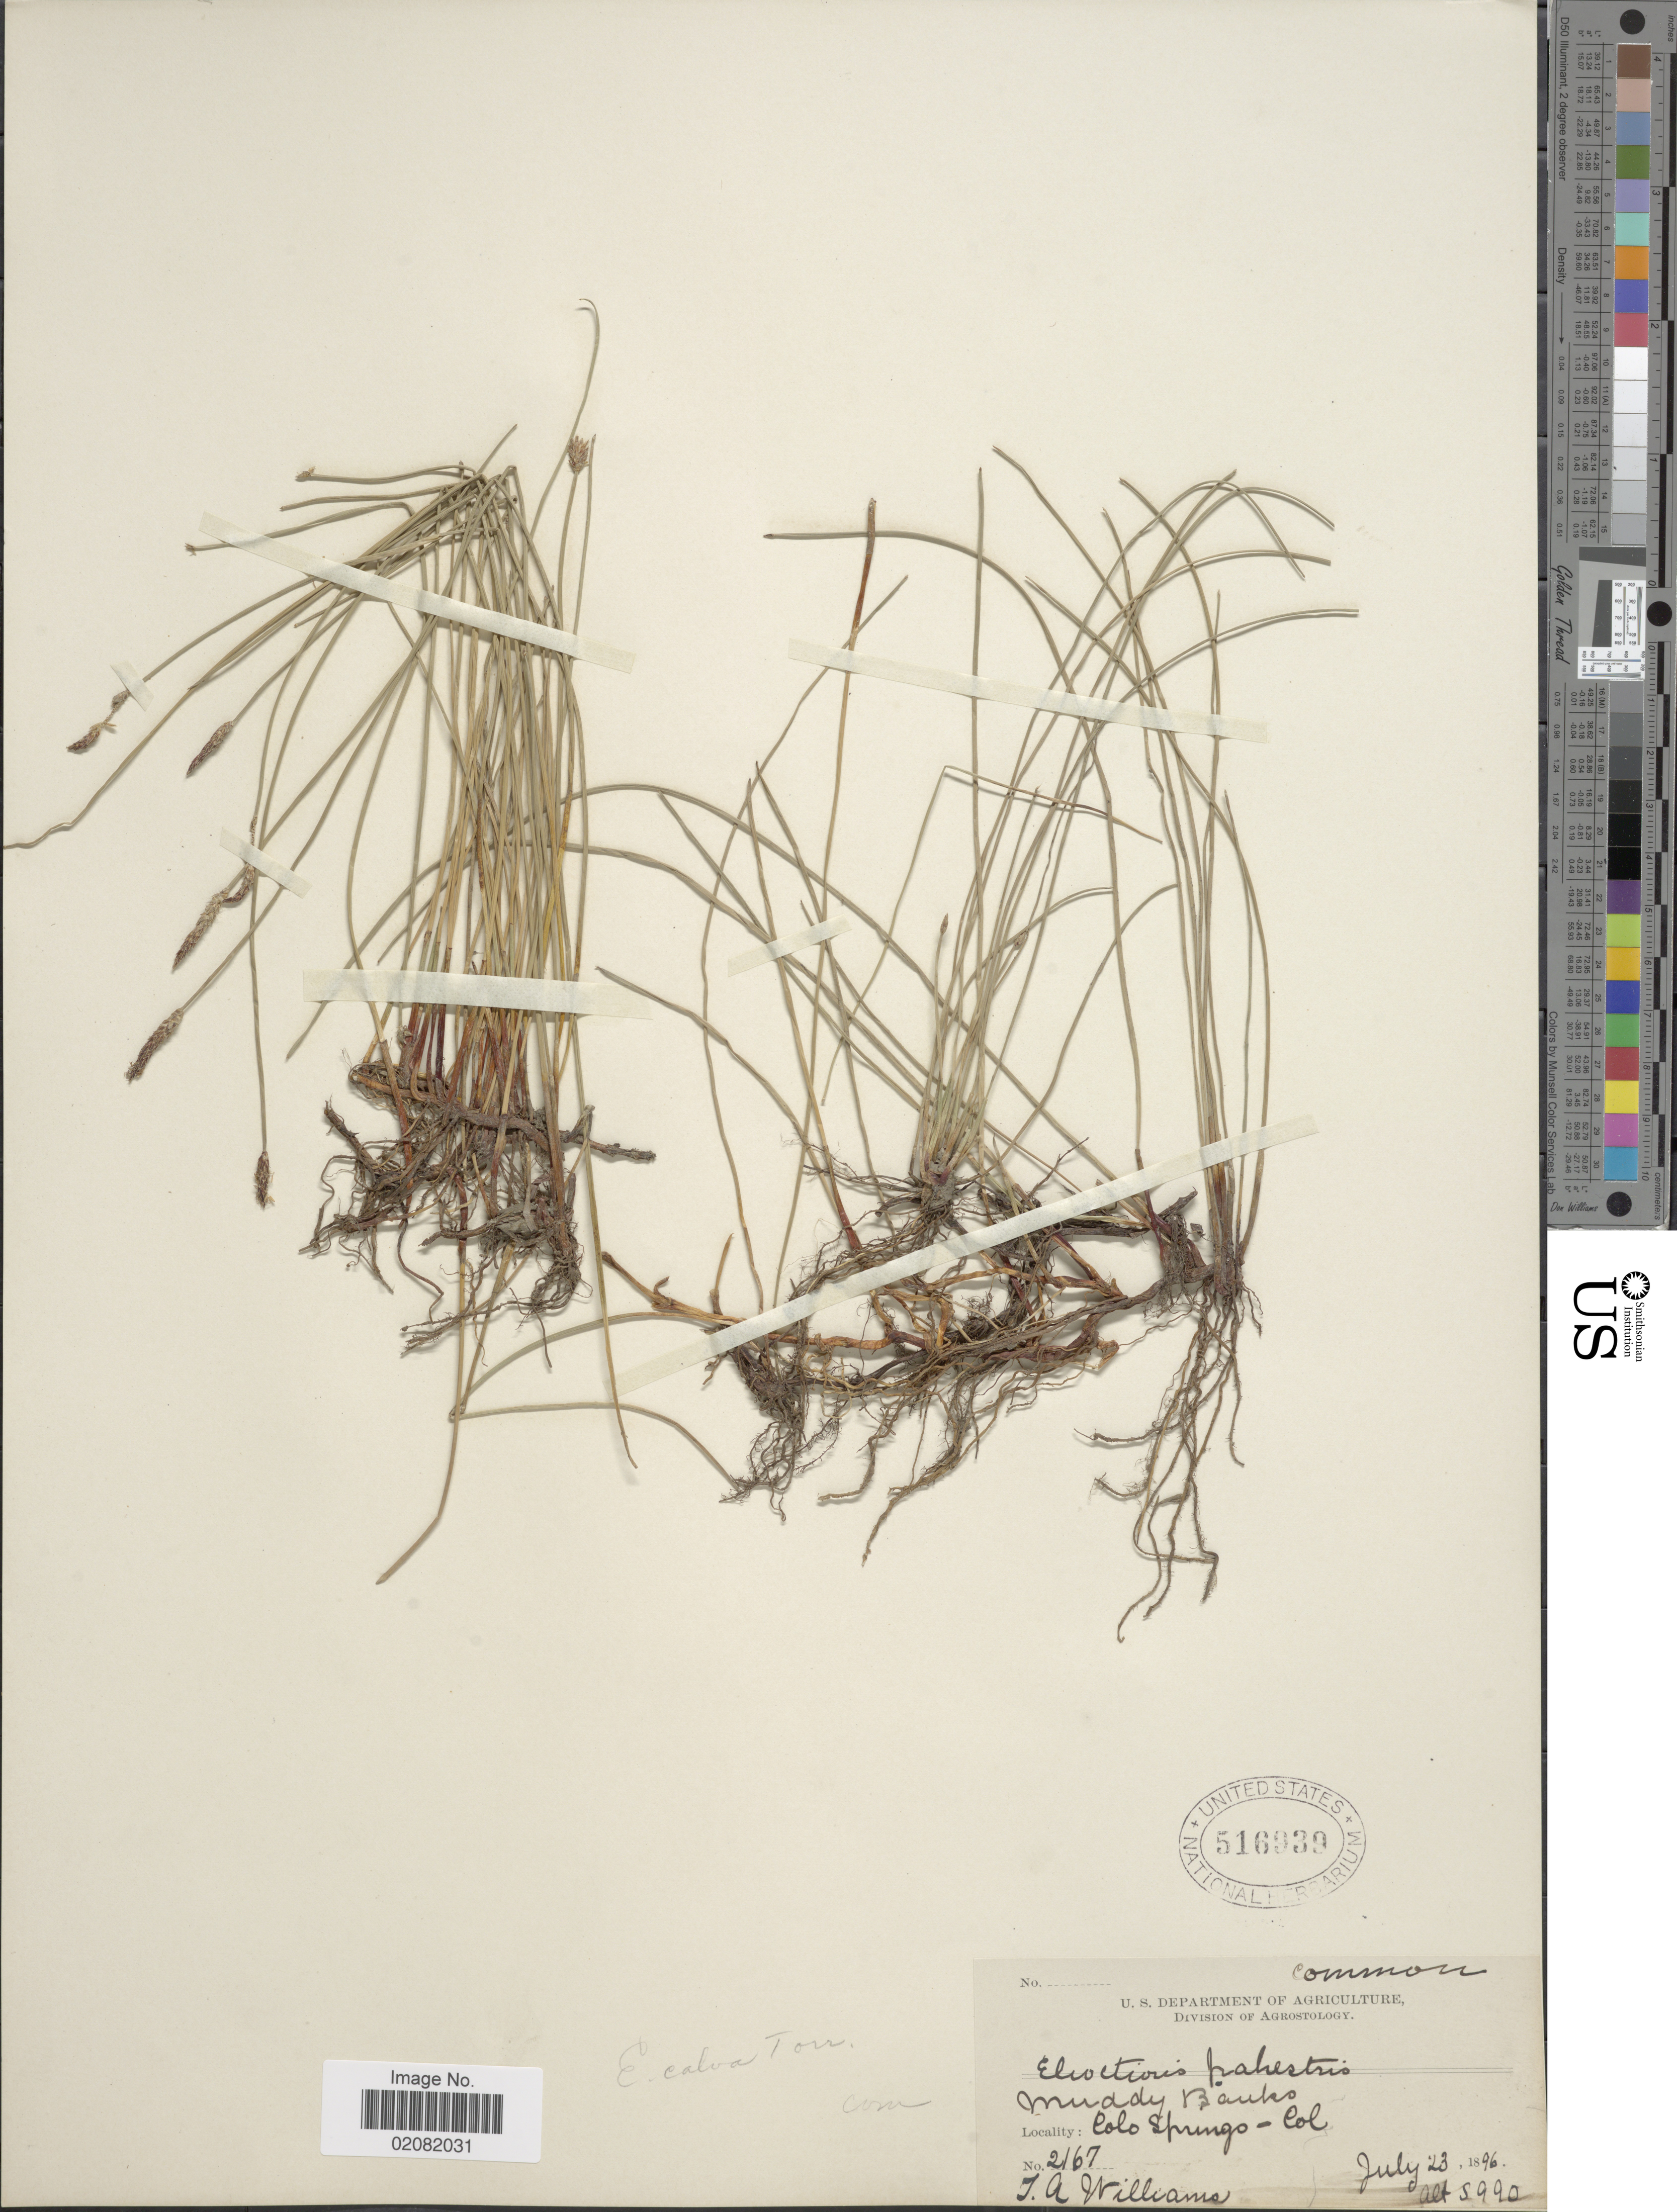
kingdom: Plantae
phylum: Tracheophyta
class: Liliopsida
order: Poales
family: Cyperaceae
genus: Eleocharis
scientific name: Eleocharis erythropoda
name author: Steud.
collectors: J. A. Williams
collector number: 2167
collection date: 1896-07-23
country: United States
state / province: Colorado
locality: Muddy Banks, Colo Springs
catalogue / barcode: US 516939